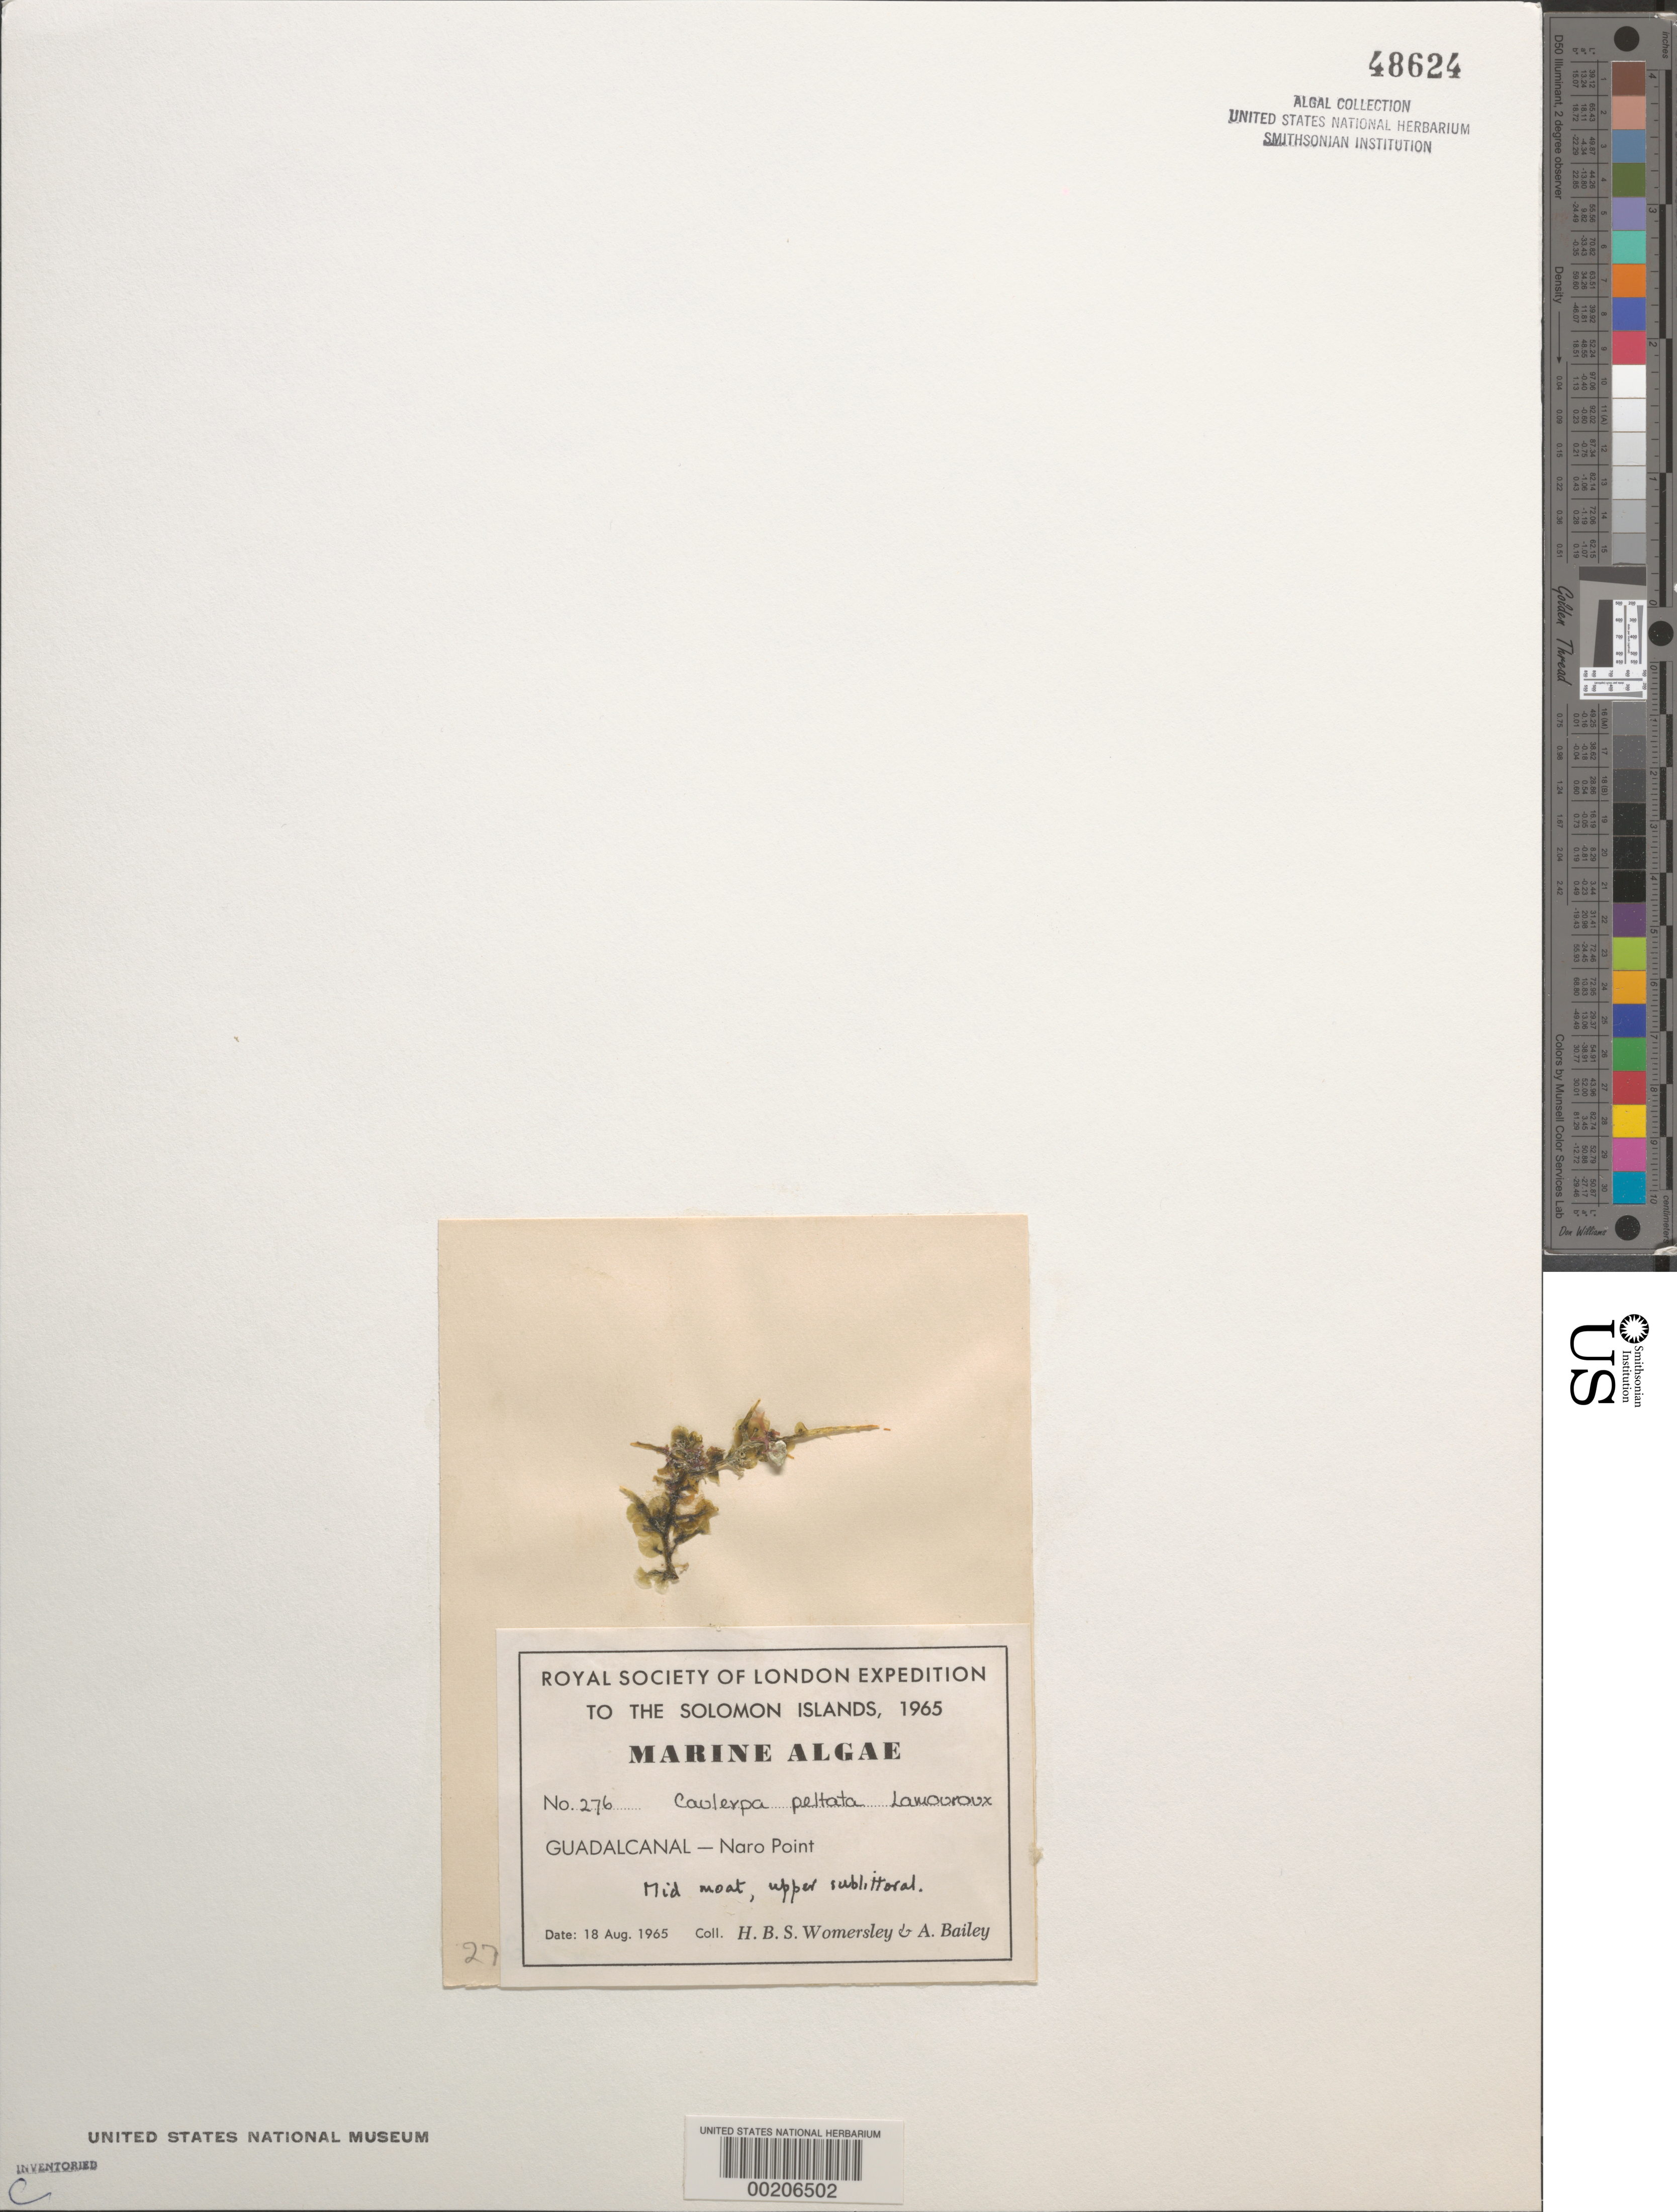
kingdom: Plantae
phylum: Chlorophyta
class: Ulvophyceae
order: Cladophorales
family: Cladophoraceae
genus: Cladophora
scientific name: Cladophora glomerata var. crassior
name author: (C. Agardh) C. Hoek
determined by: Algae name updating Project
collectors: H. B. S. Womersley & A. Bailey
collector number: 276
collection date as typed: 18 Aug 1965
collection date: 1965-08-18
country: Solomon Islands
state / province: Guadalcanal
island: Guadalcanal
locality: Naro Point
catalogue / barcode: US 48624